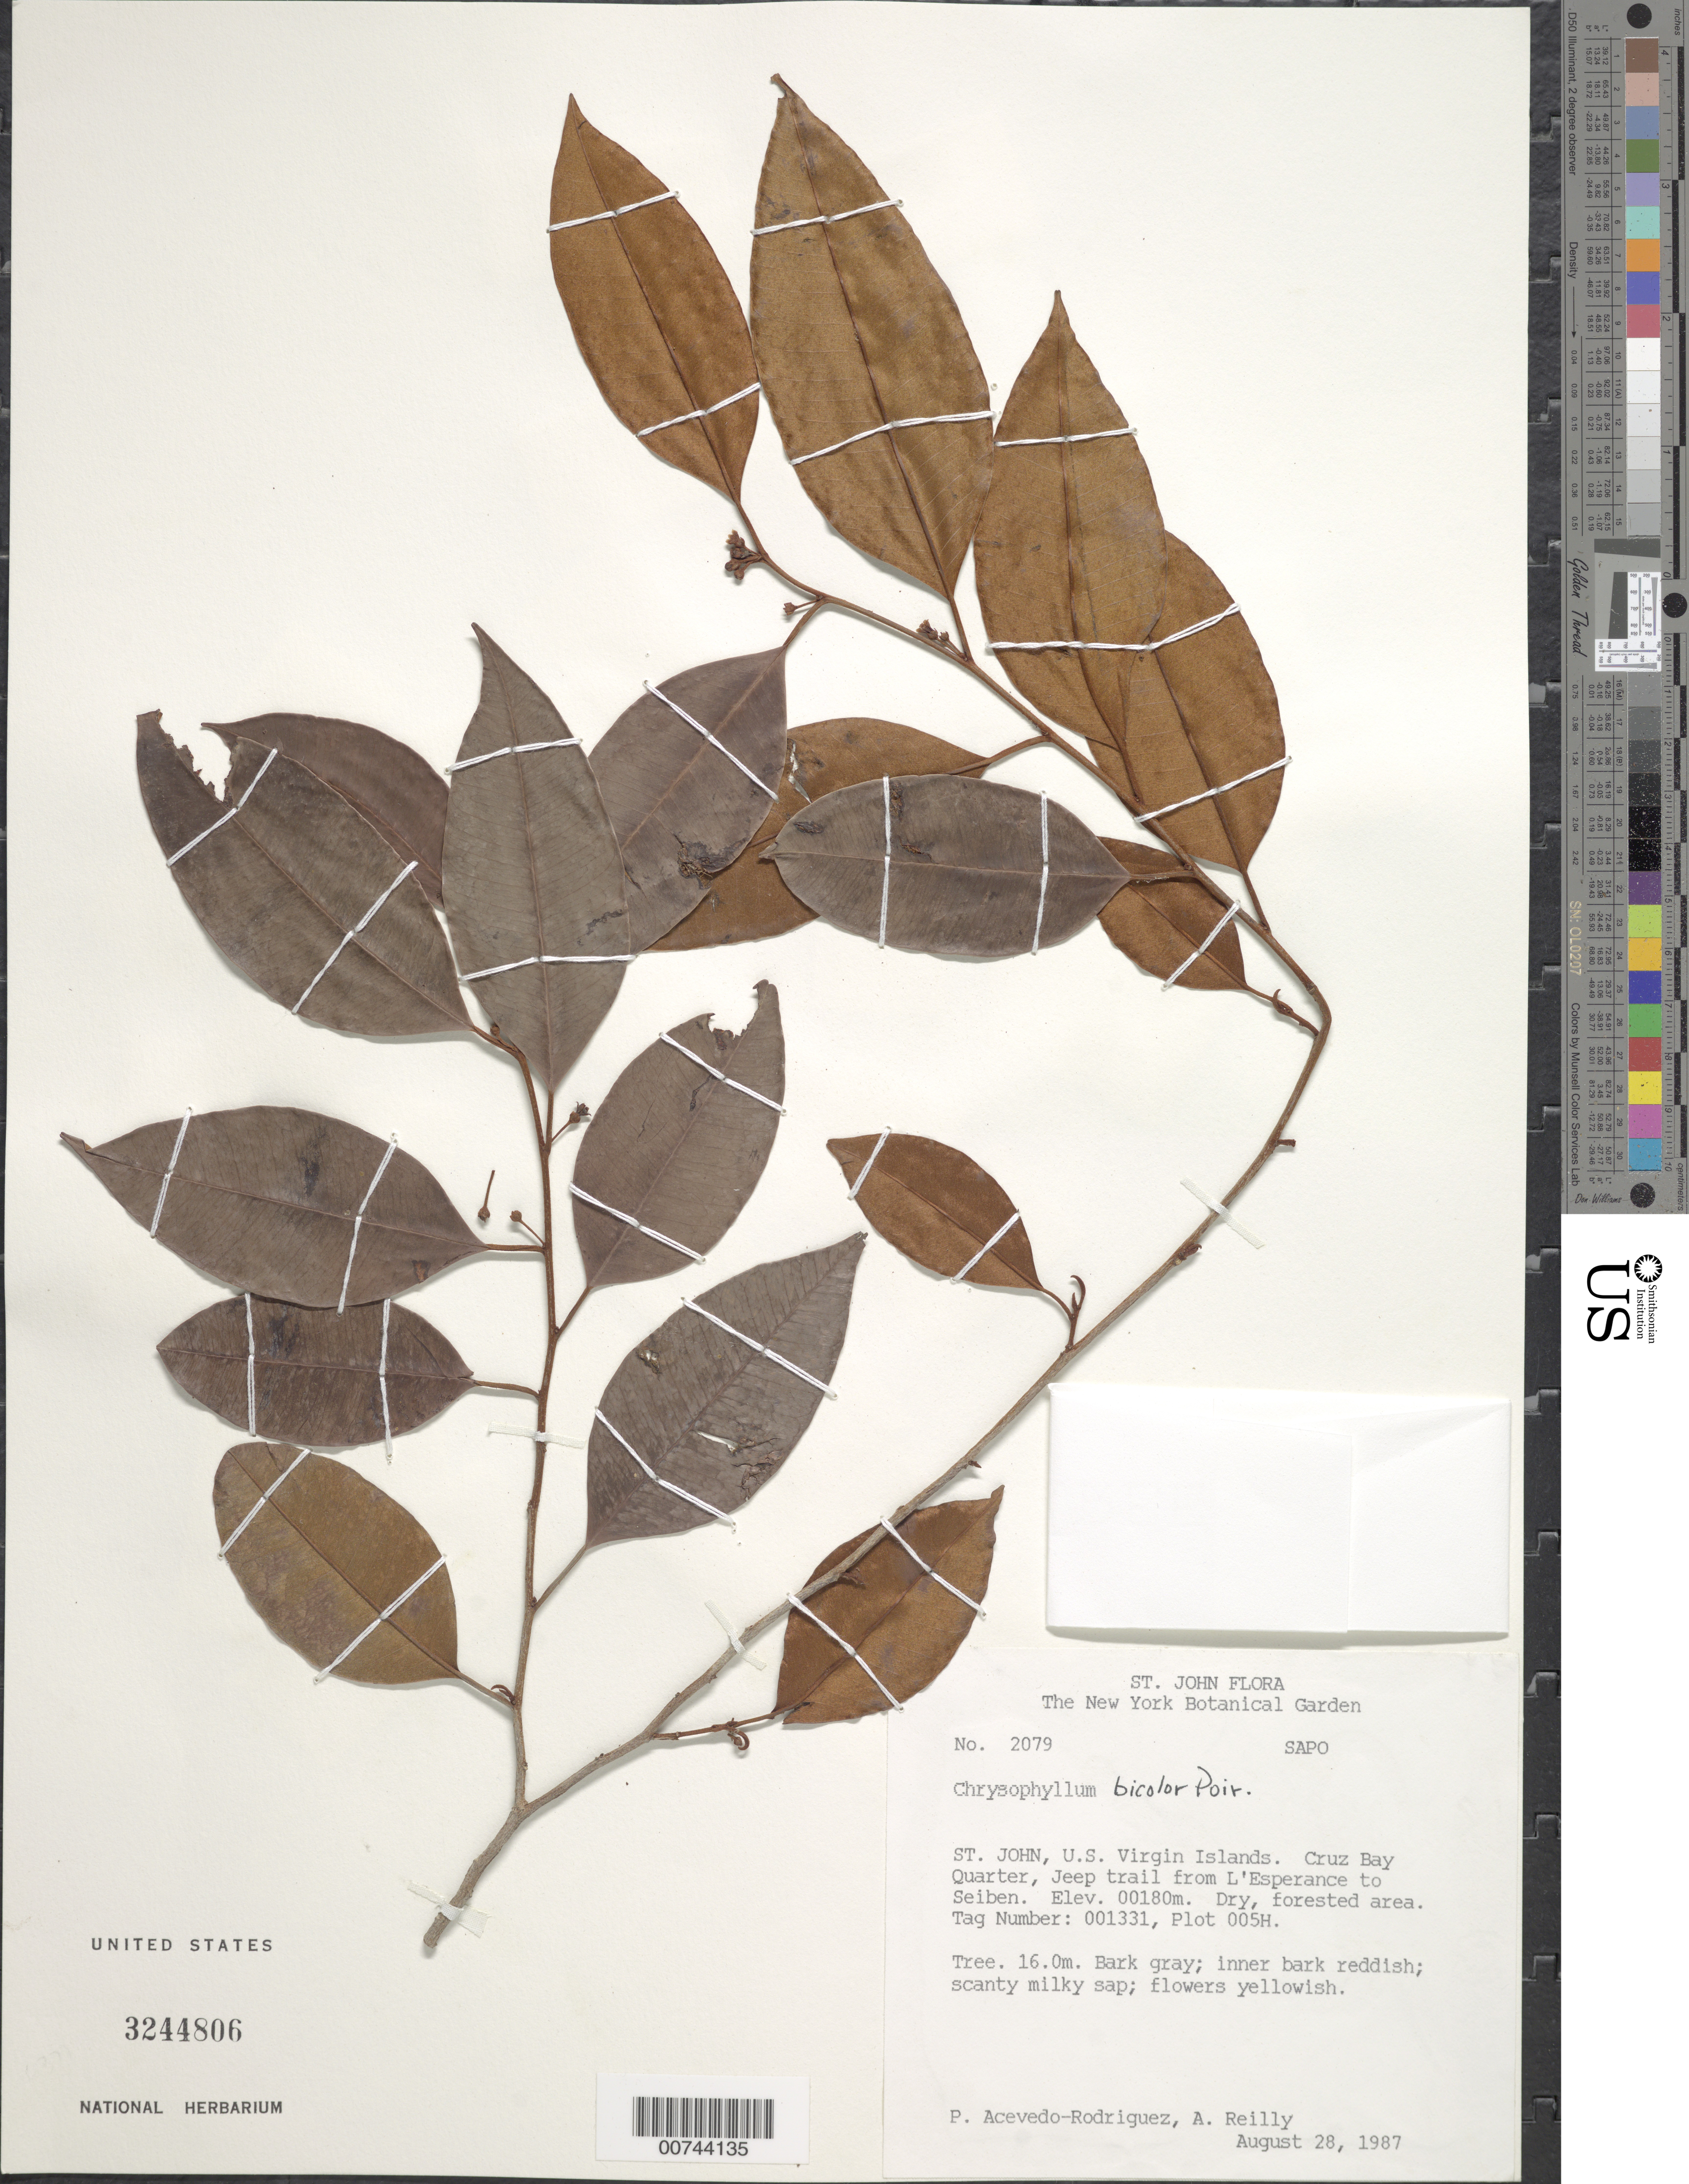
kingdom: Plantae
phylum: Tracheophyta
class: Magnoliopsida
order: Ericales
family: Sapotaceae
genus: Chrysophyllum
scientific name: Chrysophyllum bicolor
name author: Poir.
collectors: P. Acevedo-Rodr. & A. Reilly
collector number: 2079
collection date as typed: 28 Aug 1987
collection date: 1987-08-28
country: U.S. Virgin Islands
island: St. John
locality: Cruz Bay Quarter; Jeep trail from L'Esperance to Seiben.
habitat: Dry, forested area.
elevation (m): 180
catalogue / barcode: US 3244806